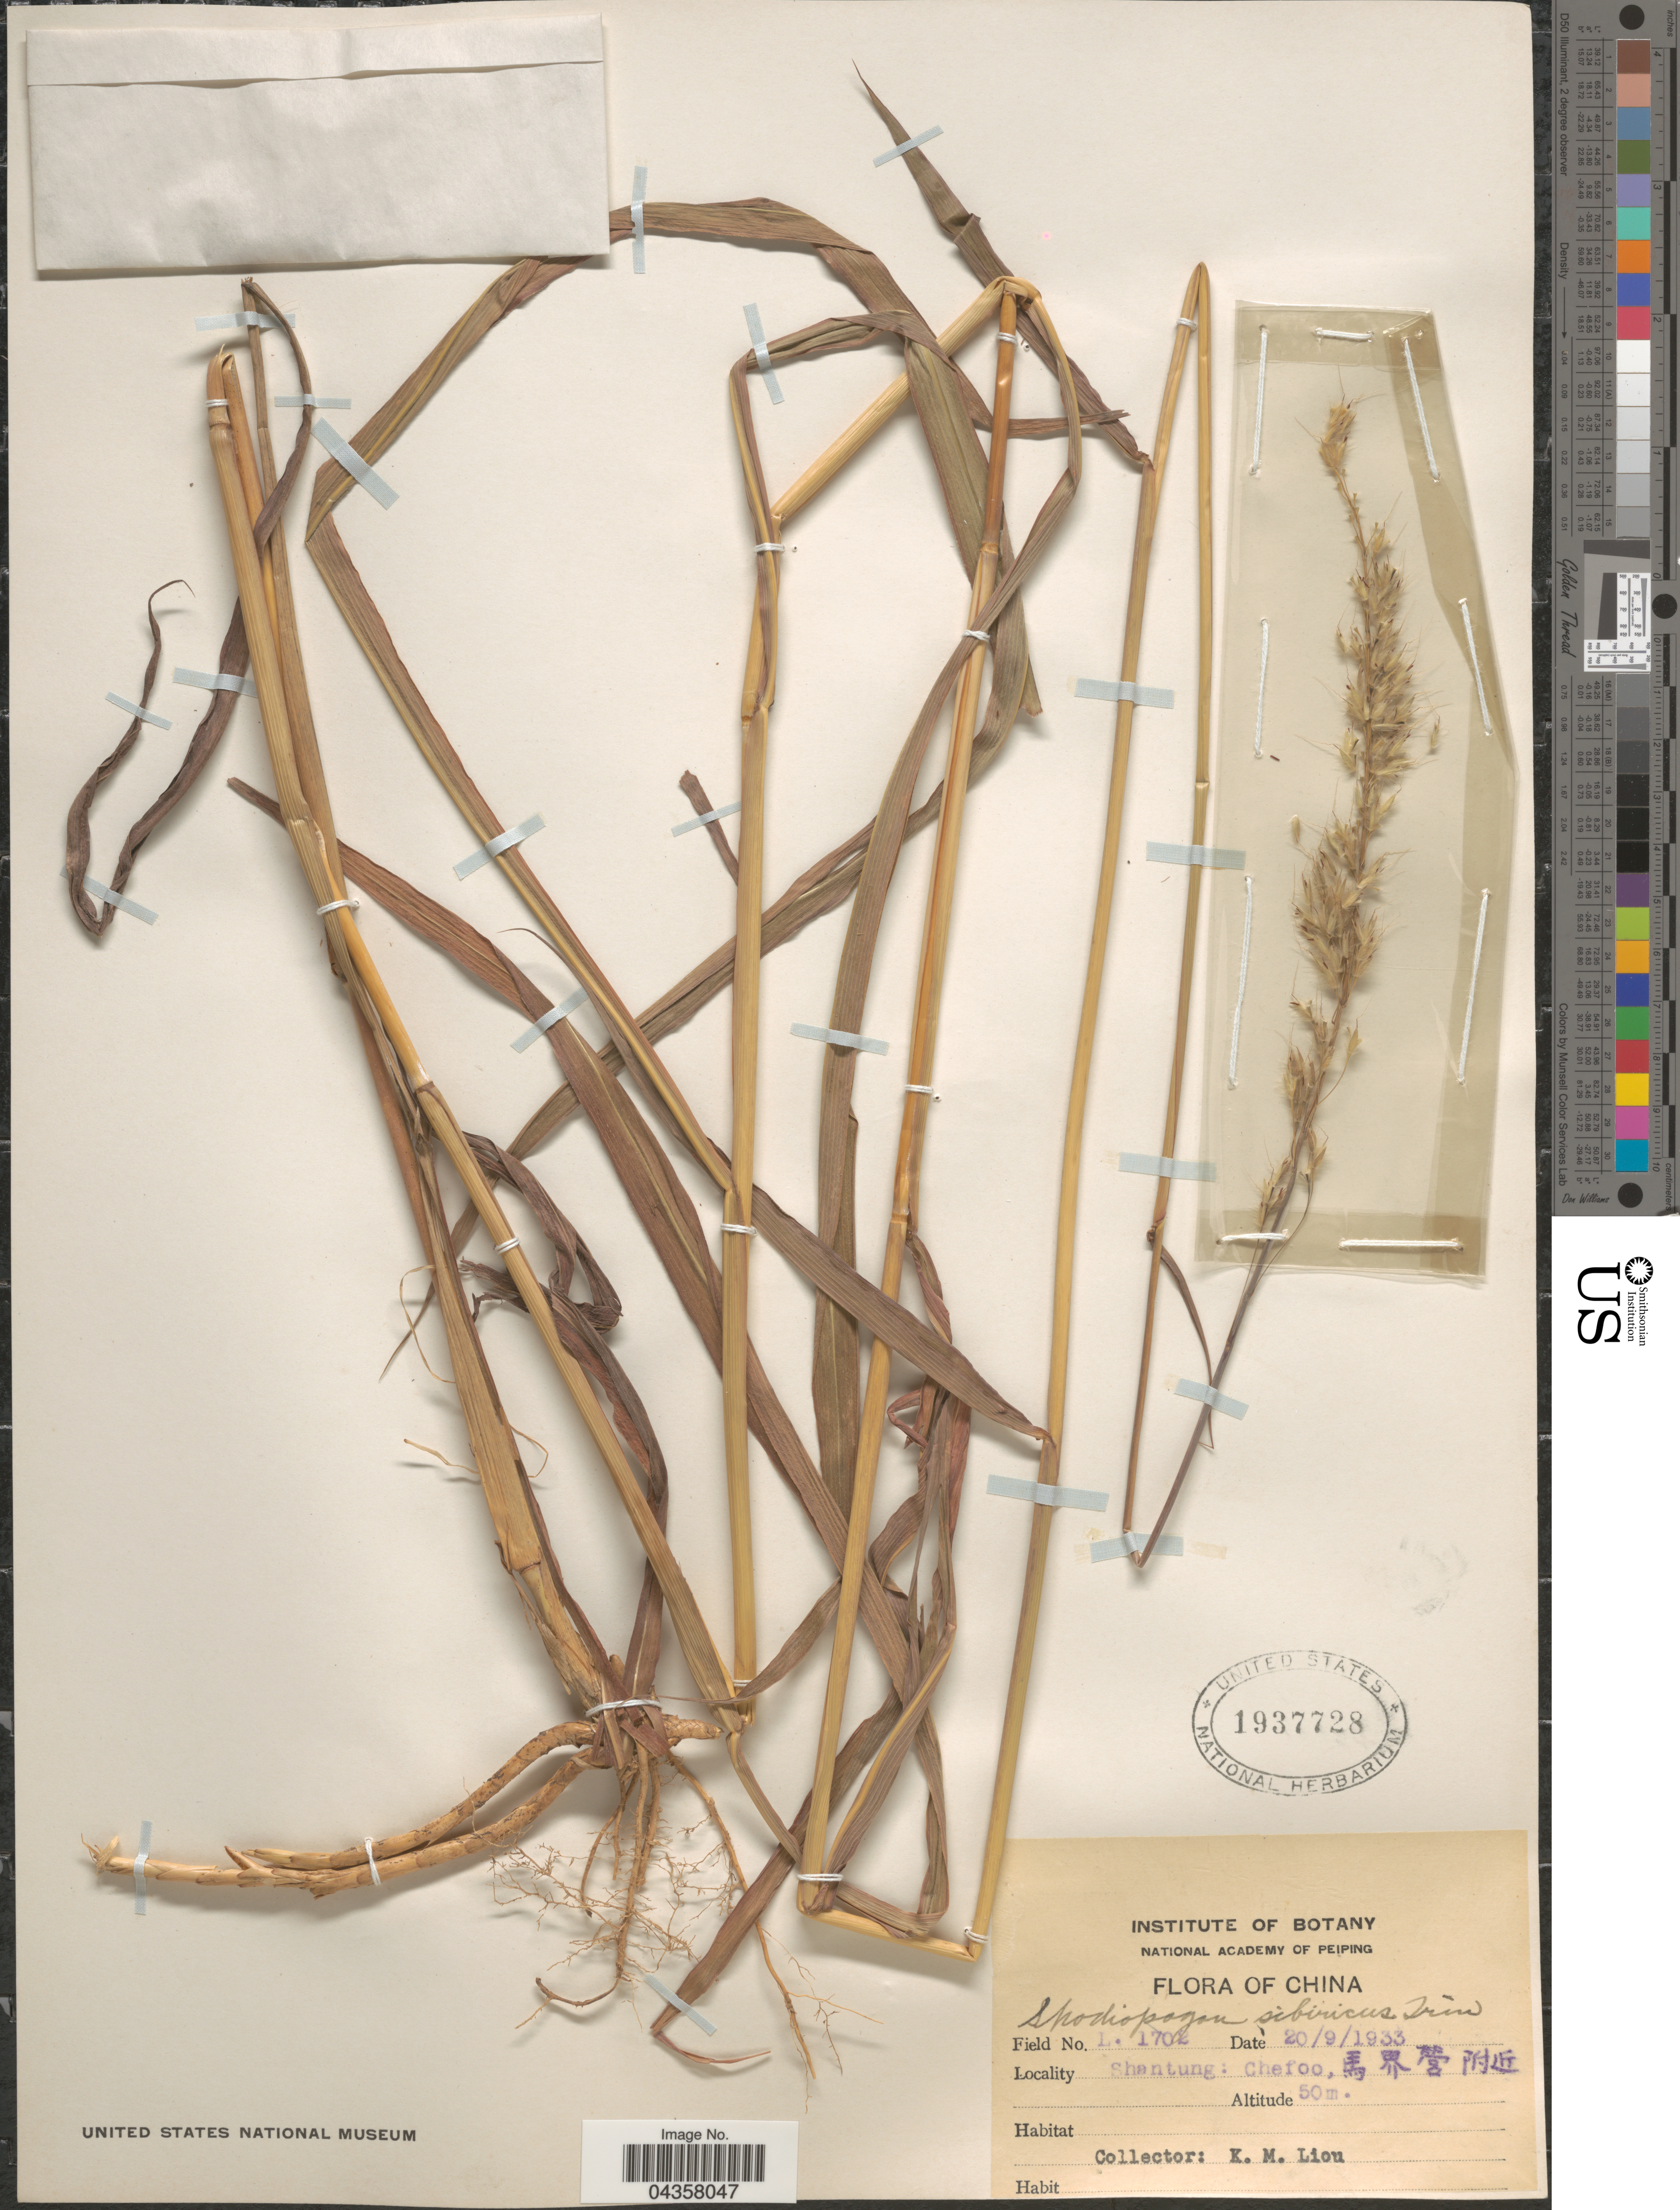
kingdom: Plantae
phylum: Tracheophyta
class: Liliopsida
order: Poales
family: Poaceae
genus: Spodiopogon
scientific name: Spodiopogon sibiricus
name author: Trin.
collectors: K. M. Liou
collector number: L1702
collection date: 1933-09-20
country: China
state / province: Shandong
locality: Shantung: Chefoo, X.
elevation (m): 50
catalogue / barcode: US 1937728